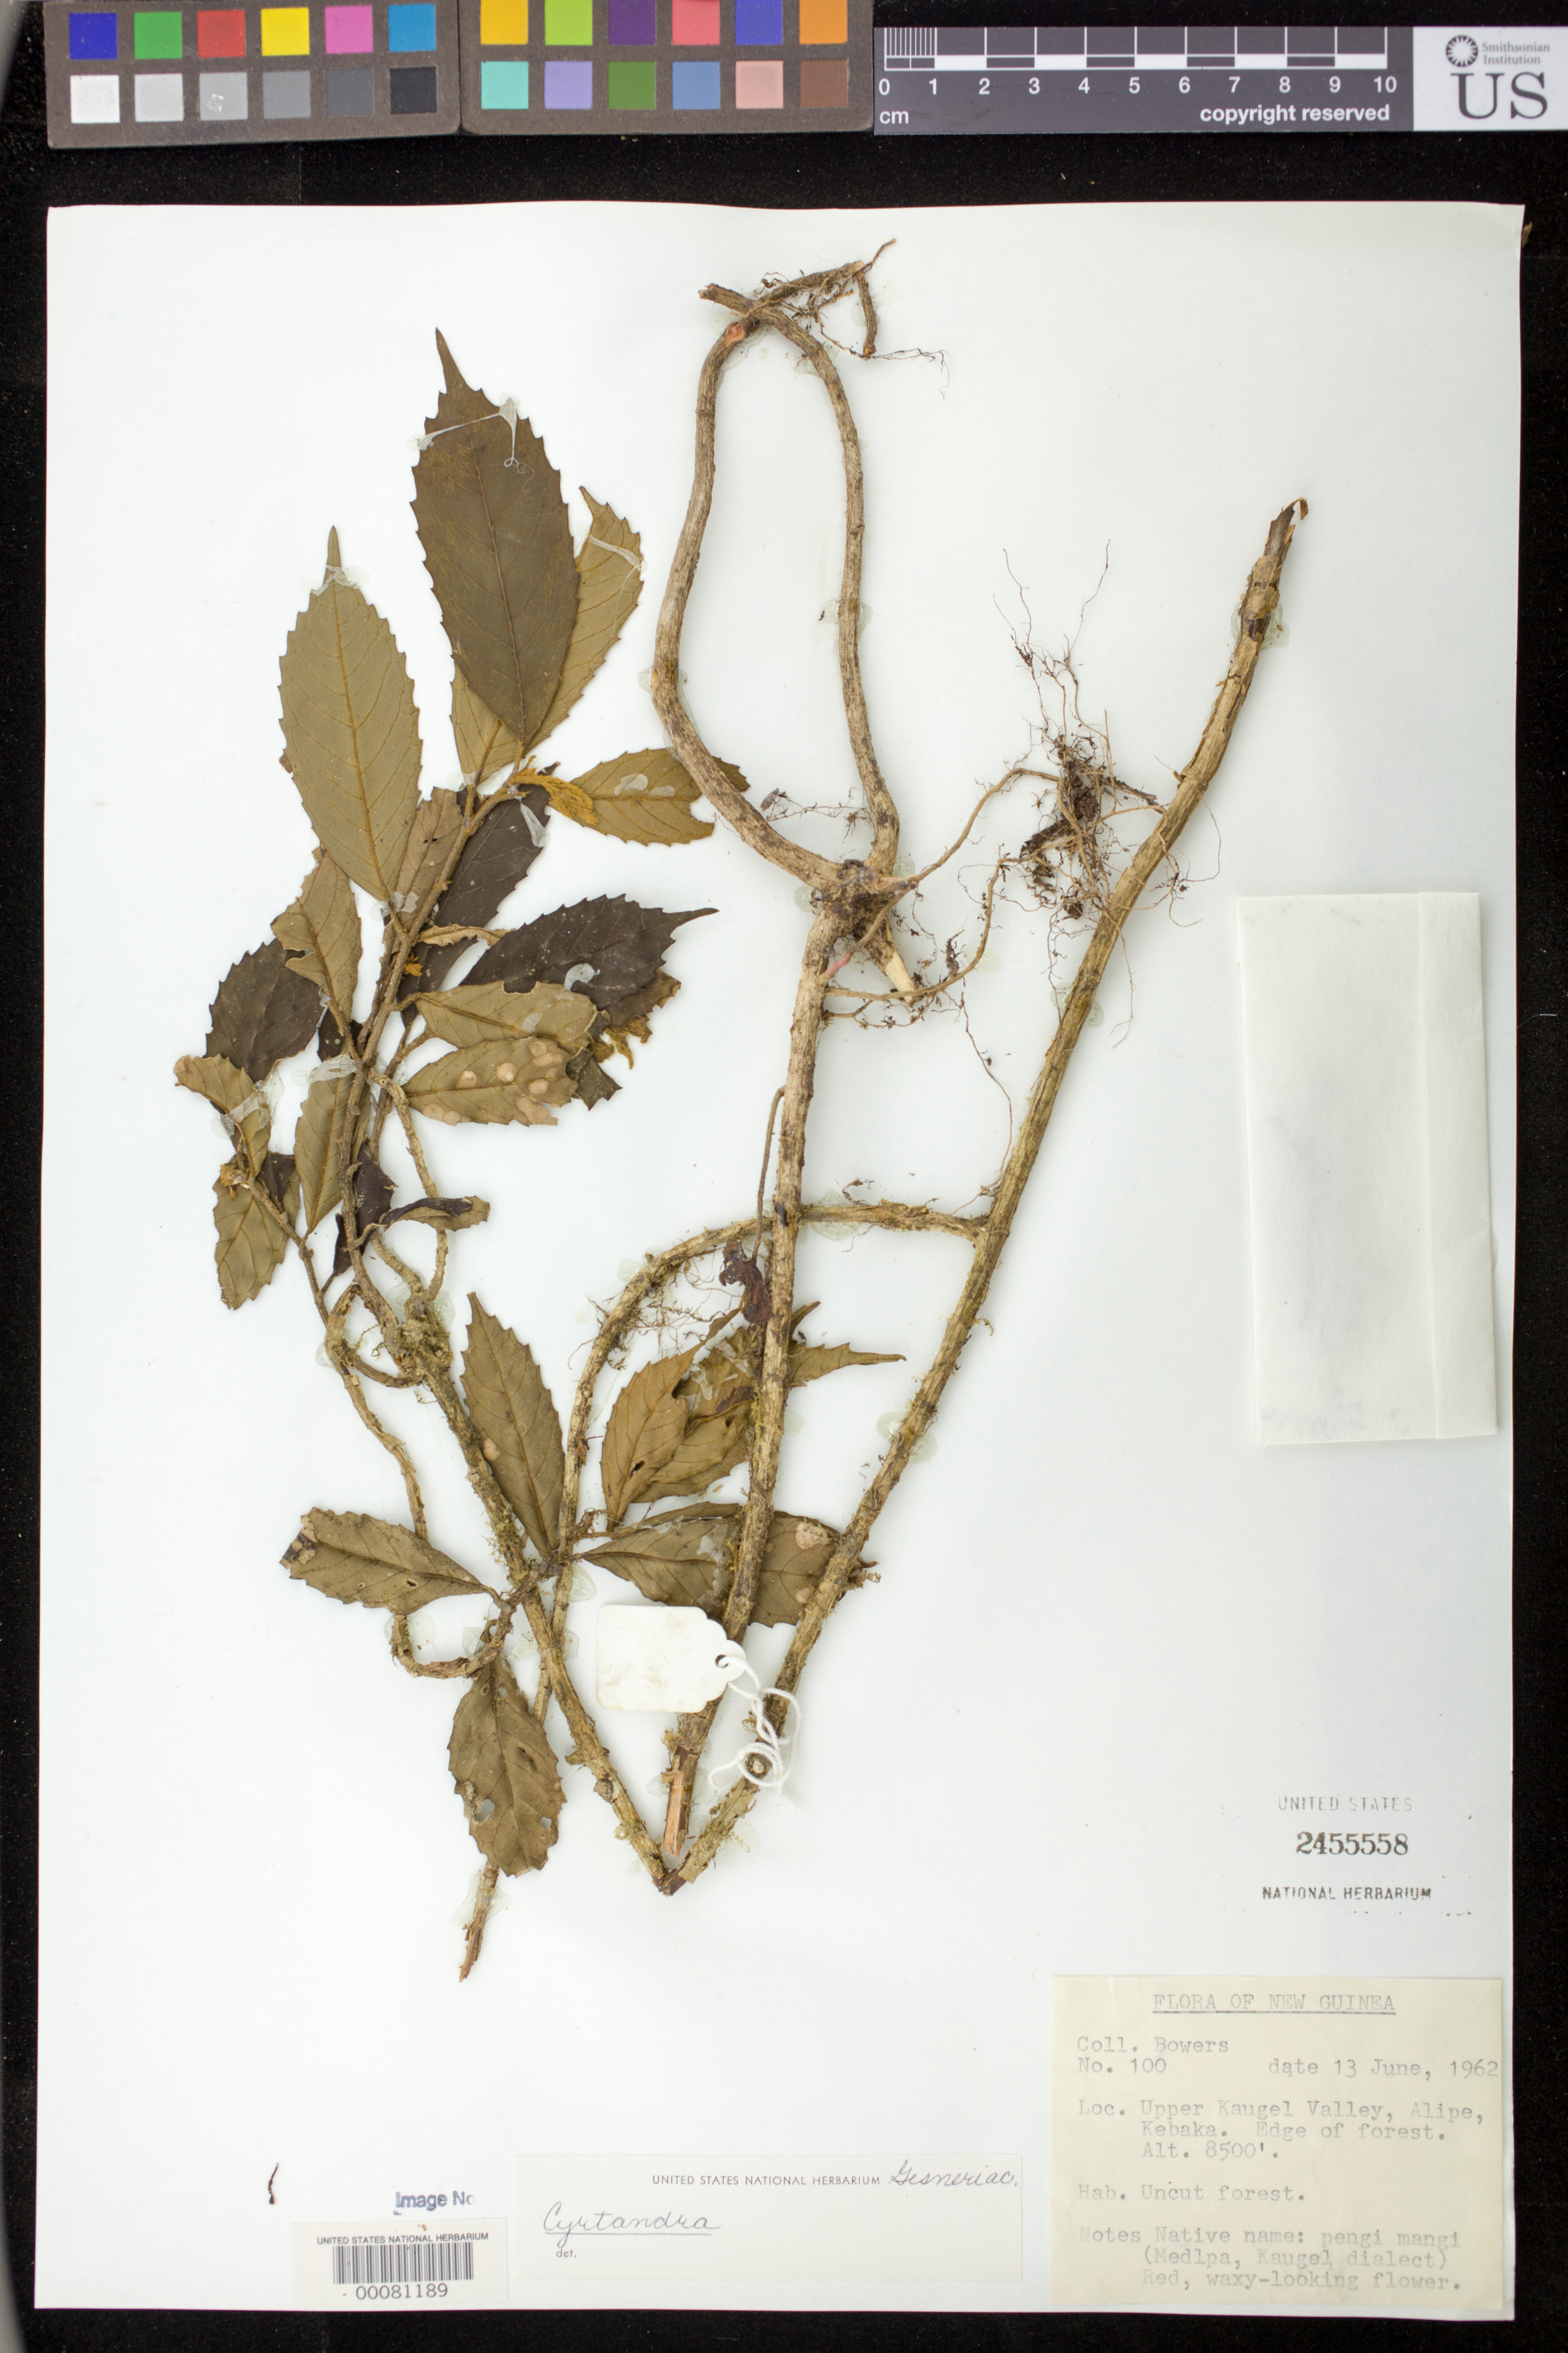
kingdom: Plantae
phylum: Tracheophyta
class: Magnoliopsida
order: Lamiales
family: Gesneriaceae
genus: Cyrtandra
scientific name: Cyrtandra sp.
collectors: -. Bowers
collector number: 100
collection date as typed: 13 Jun 1962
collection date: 1962-06-13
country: Papua New Guinea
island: New Guinea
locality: Upper kaugel valley, alipe, kebaka, edge of forest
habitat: Uncut forest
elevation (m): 2591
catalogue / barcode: US 2455558